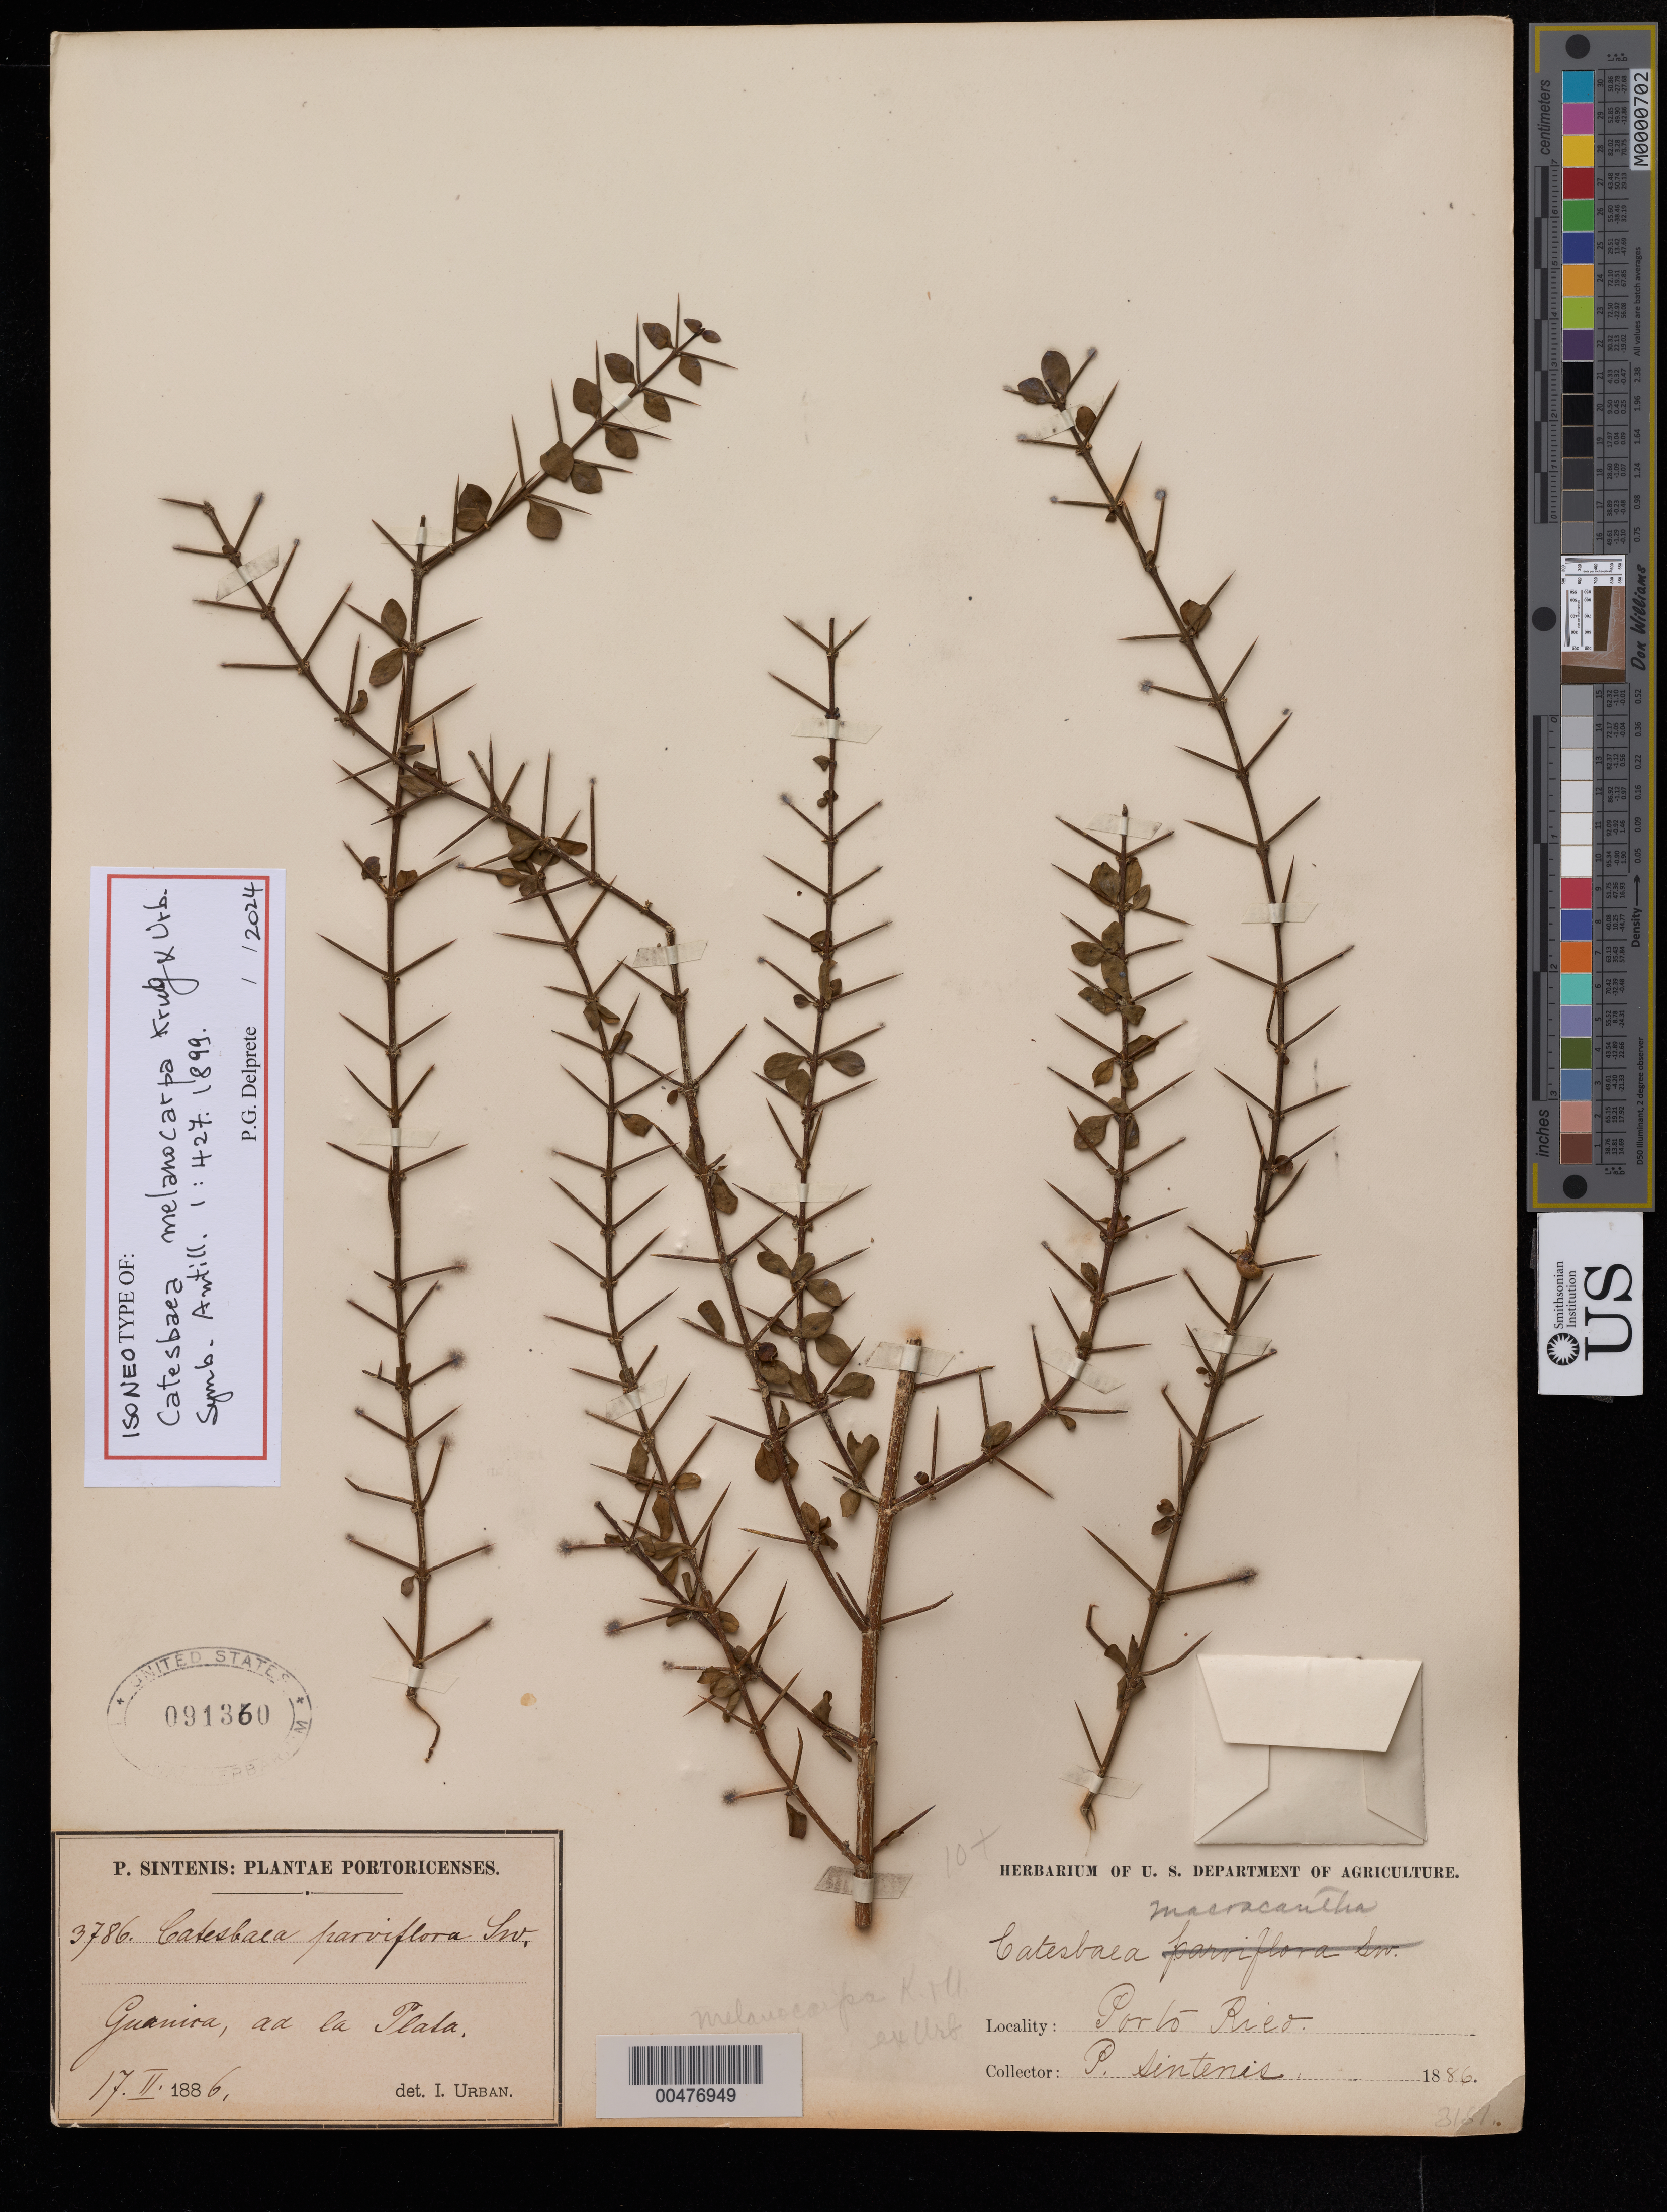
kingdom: Plantae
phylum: Tracheophyta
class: Magnoliopsida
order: Gentianales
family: Rubiaceae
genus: Catesbaea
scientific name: Catesbaea melanocarpa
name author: Krug & Urb.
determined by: Delprete, P. G., Herb. de Guyane Cay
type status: Isoneotype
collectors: P. Sintenis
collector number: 3786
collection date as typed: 17 Feb 1886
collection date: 1886-02-17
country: Puerto Rico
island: Greater Antilles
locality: Guánica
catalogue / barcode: US 91360